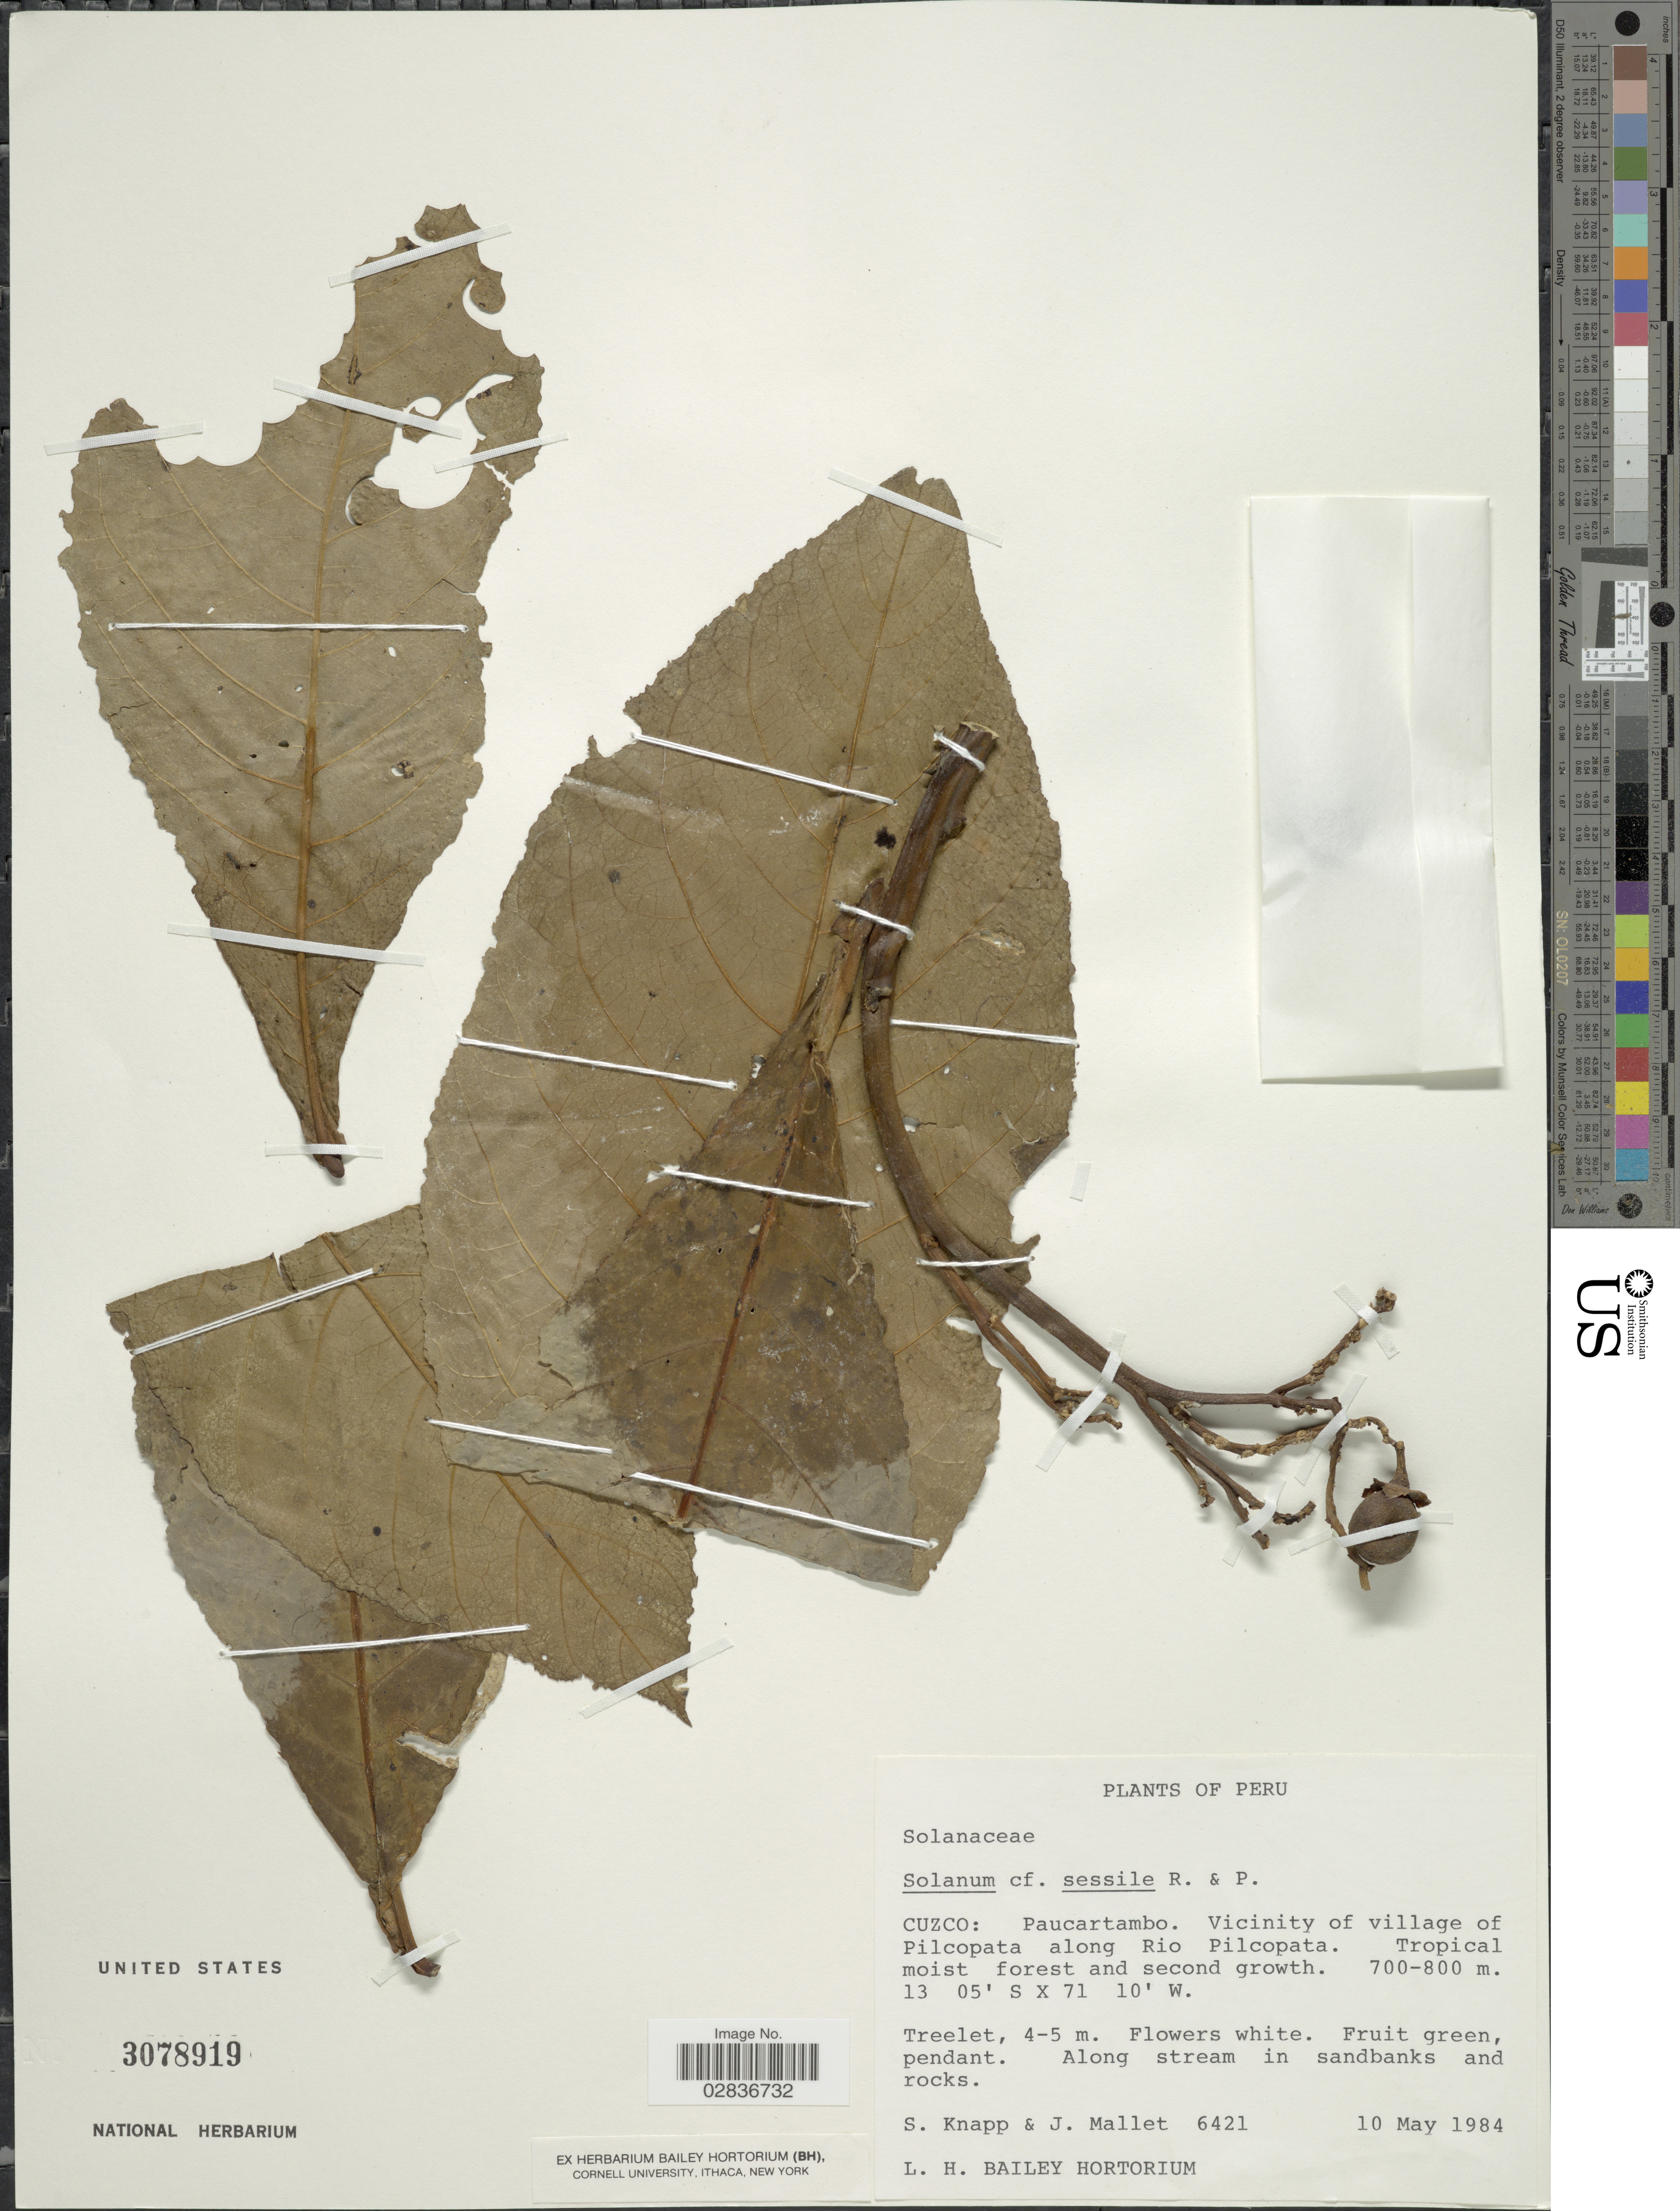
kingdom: Plantae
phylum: Tracheophyta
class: Magnoliopsida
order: Solanales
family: Solanaceae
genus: Solanum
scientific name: Solanum sessile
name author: Ruiz & Pav.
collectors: S. Knapp & J. Mallet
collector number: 6421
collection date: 1984-05-10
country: Peru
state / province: Cusco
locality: Cuzco: Paucartambo. Vicinity of village of Pilcopata along Rio Pilcopata.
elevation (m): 700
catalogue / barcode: US 3078919